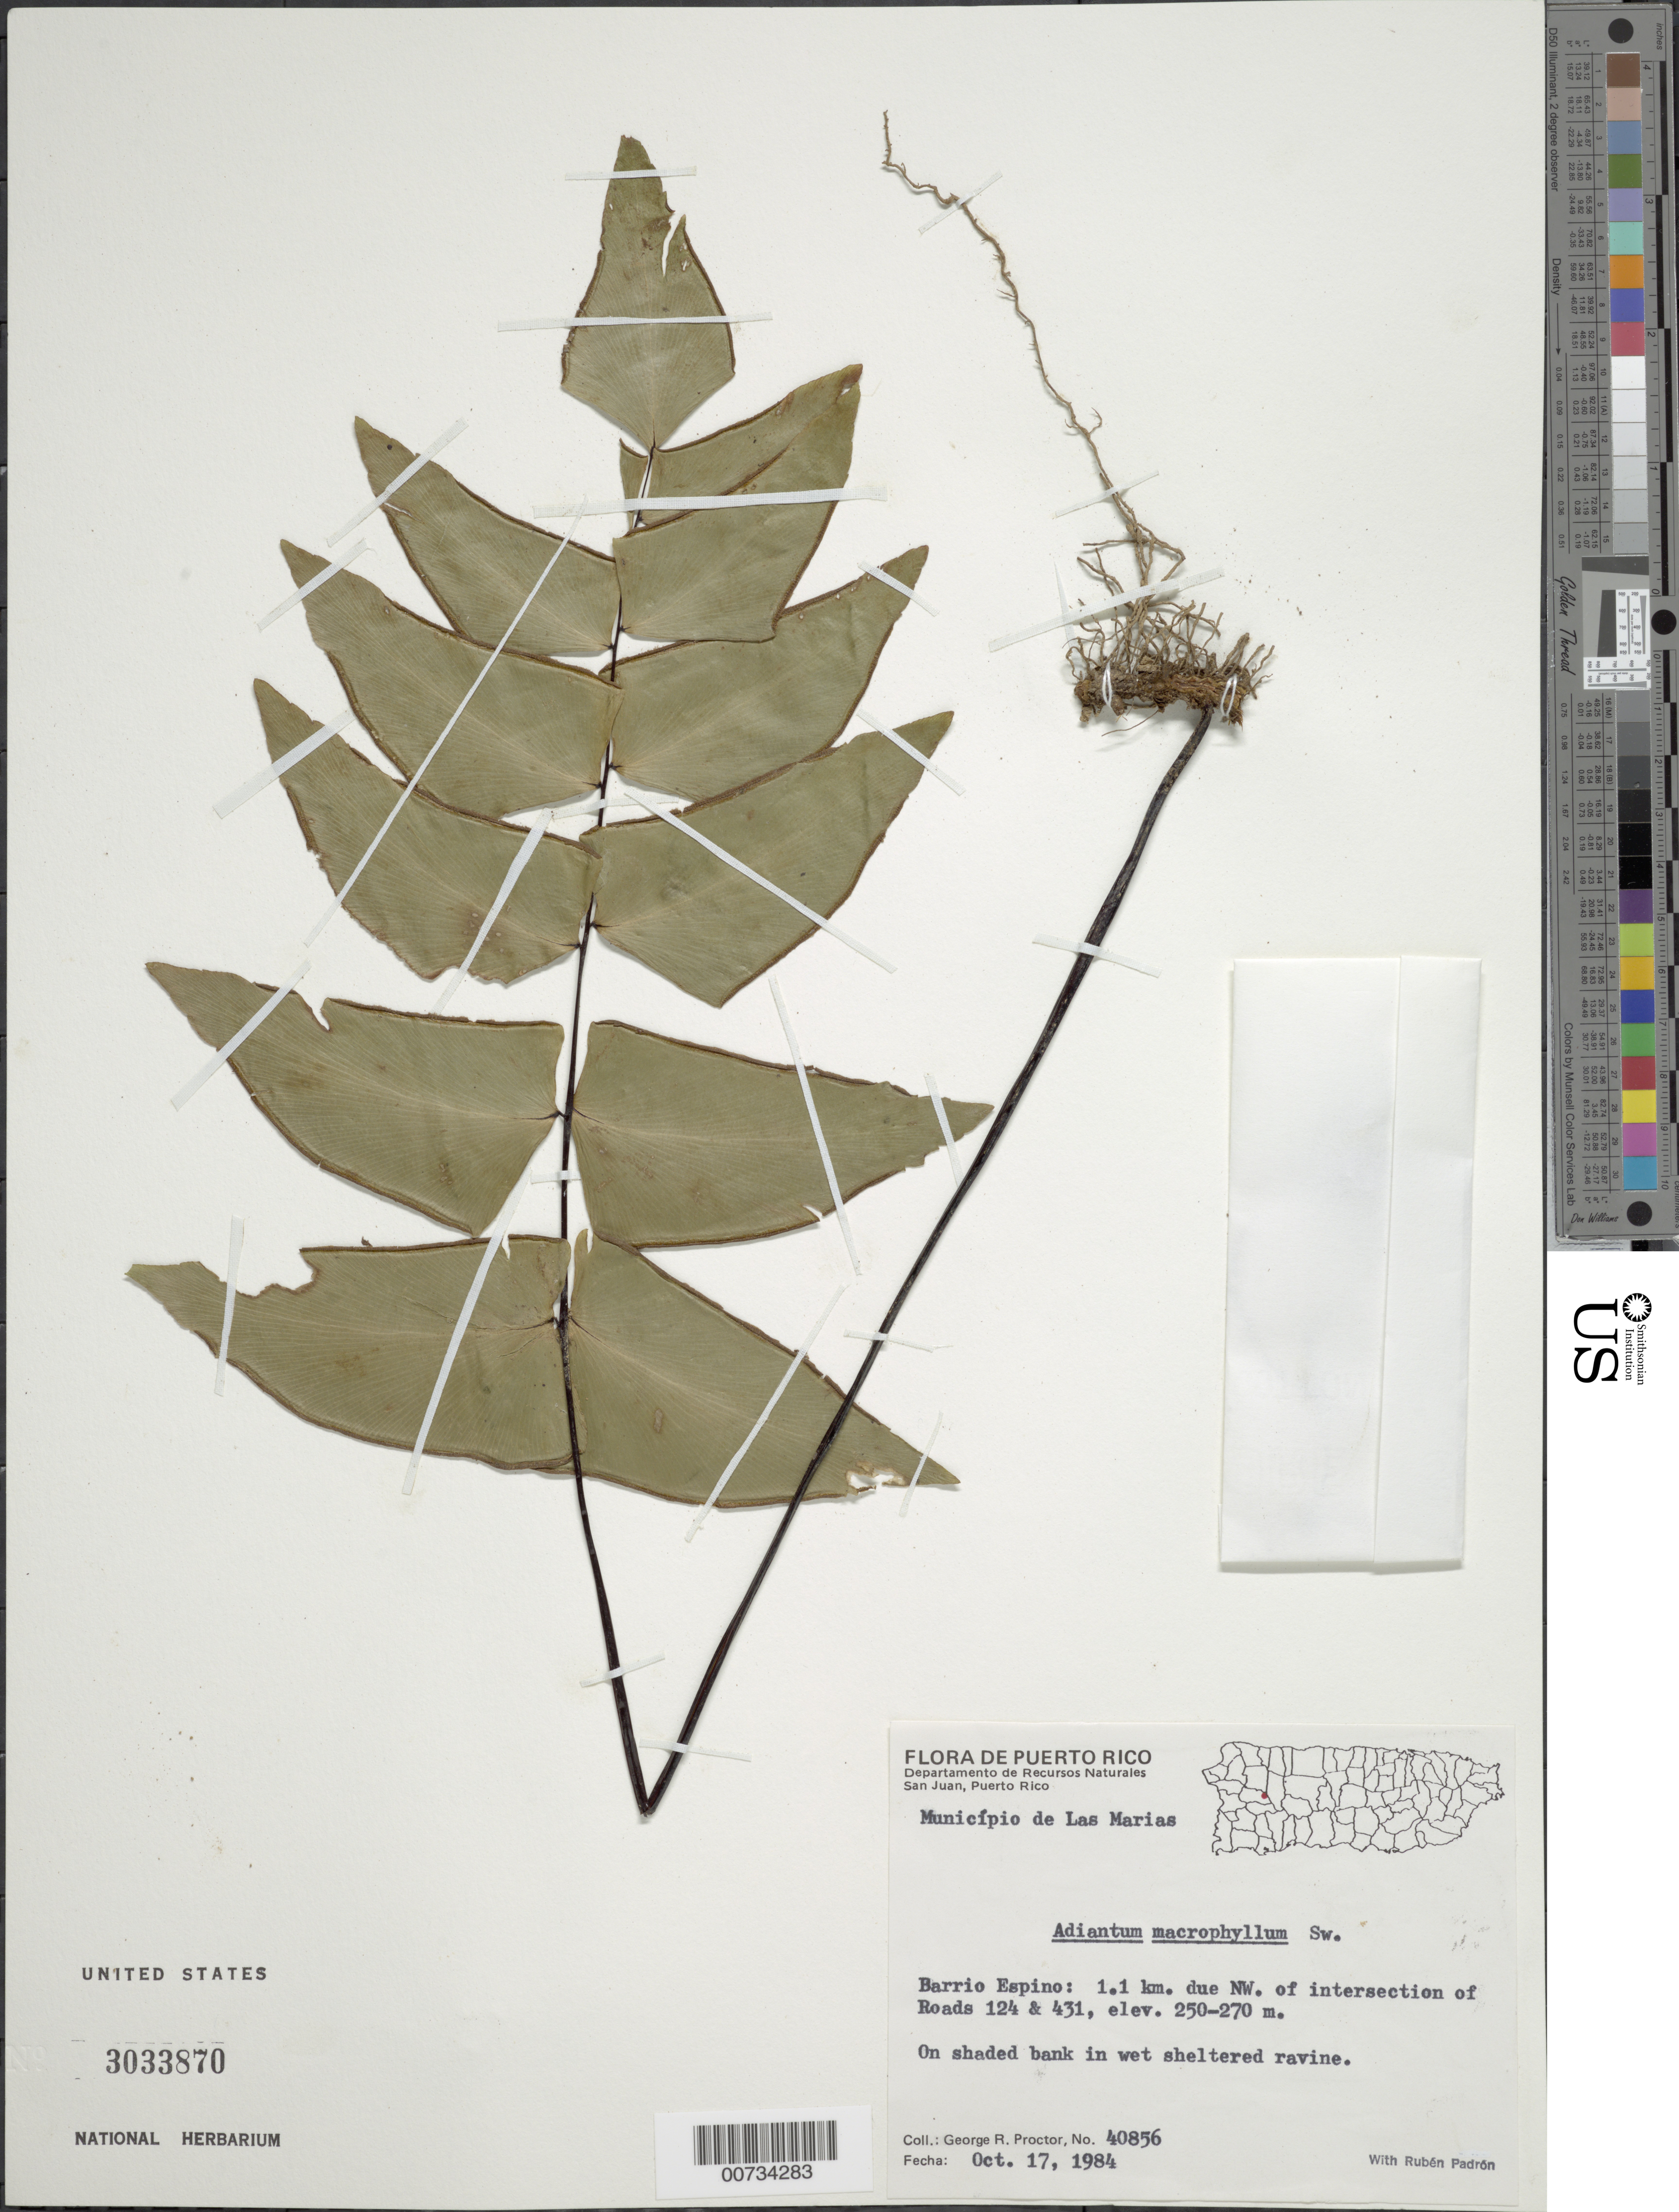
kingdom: Plantae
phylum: Tracheophyta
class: Polypodiopsida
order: Polypodiales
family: Pteridaceae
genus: Adiantum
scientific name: Adiantum macrophyllum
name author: Sw.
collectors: G. R. Proctor & R. Padrón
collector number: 40856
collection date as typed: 17 Oct 1984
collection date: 1984-10-17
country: Puerto Rico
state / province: Las Marías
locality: Mun. Las Marias, Barrio Espino: 1.1 km due NW of intersection of Roads 124 & 431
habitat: On shaded bank in wet sheltered ravine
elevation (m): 250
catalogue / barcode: US 3033870